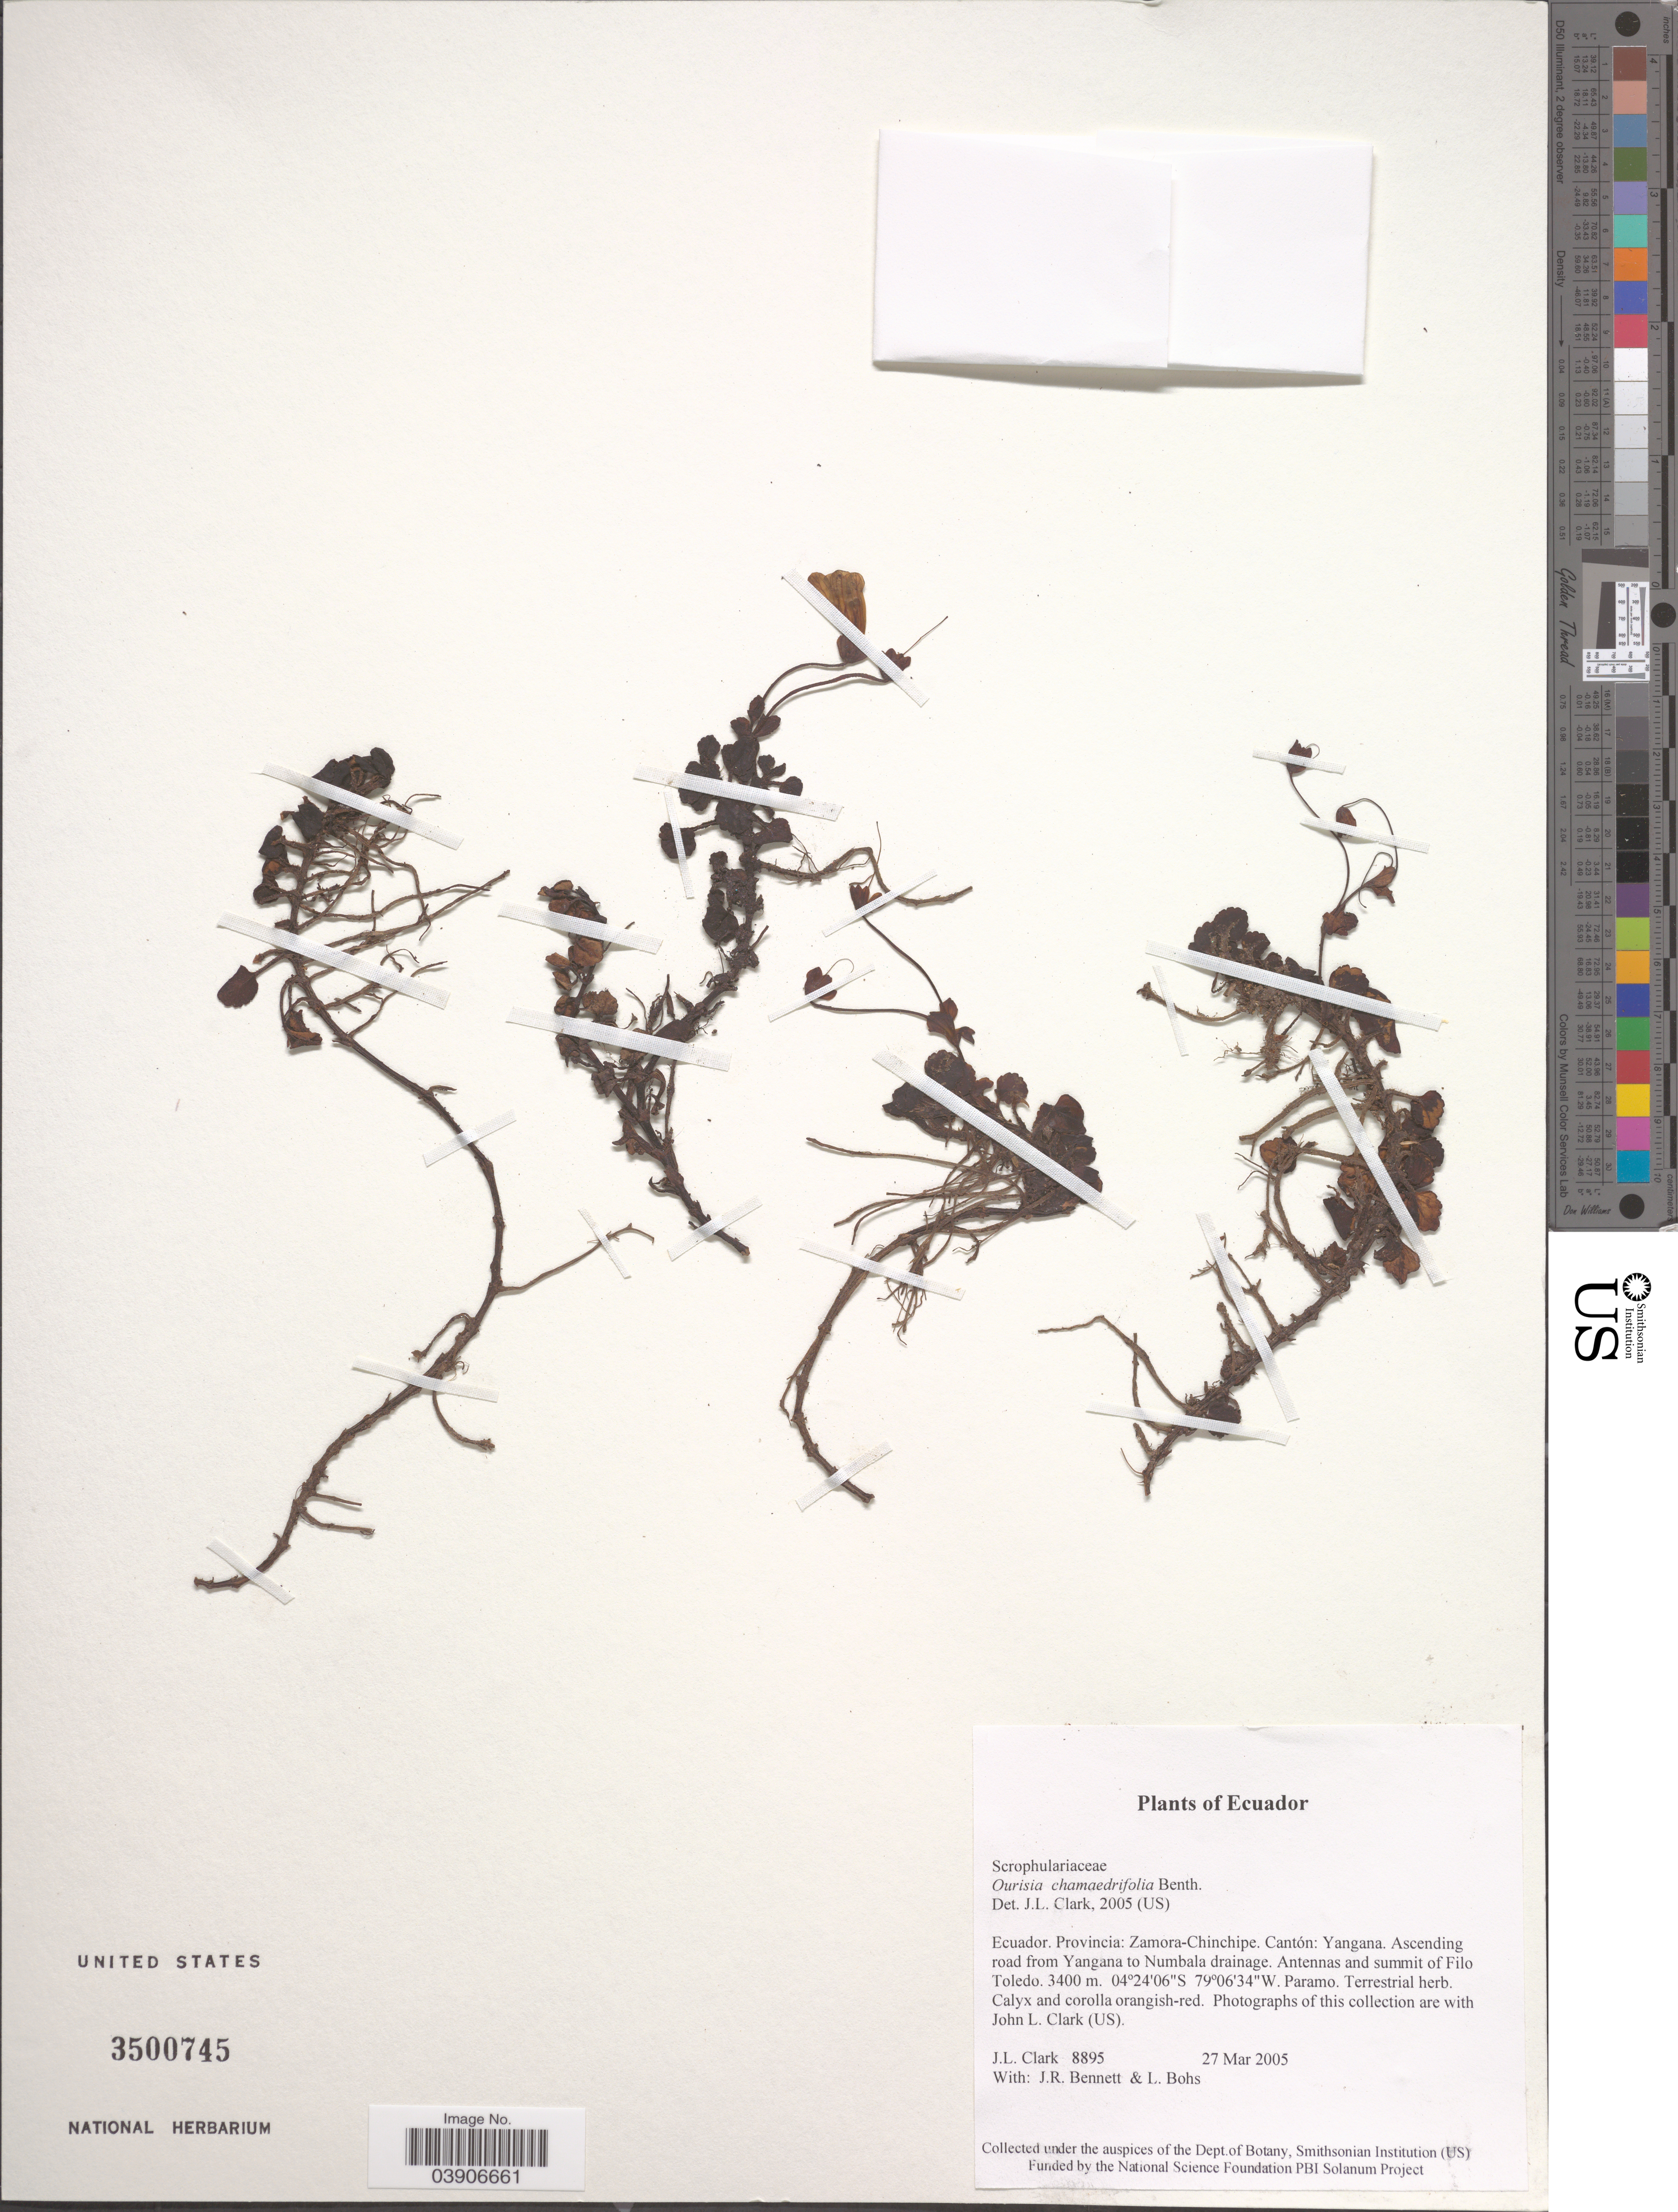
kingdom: Plantae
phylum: Tracheophyta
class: Magnoliopsida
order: Lamiales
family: Plantaginaceae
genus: Ourisia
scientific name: Ourisia chamaedrifolia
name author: Benth.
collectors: J. L. Clark, J. R. Bennett & L. A. Bohs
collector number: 8895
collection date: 2005-03-27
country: Ecuador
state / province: Zamora-Chinchipe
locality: Cantón: Yangana. Ascending road from Yangana to Numbala drainage. Antennas and summit of Filo Toledo.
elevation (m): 3400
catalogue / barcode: US 3500745